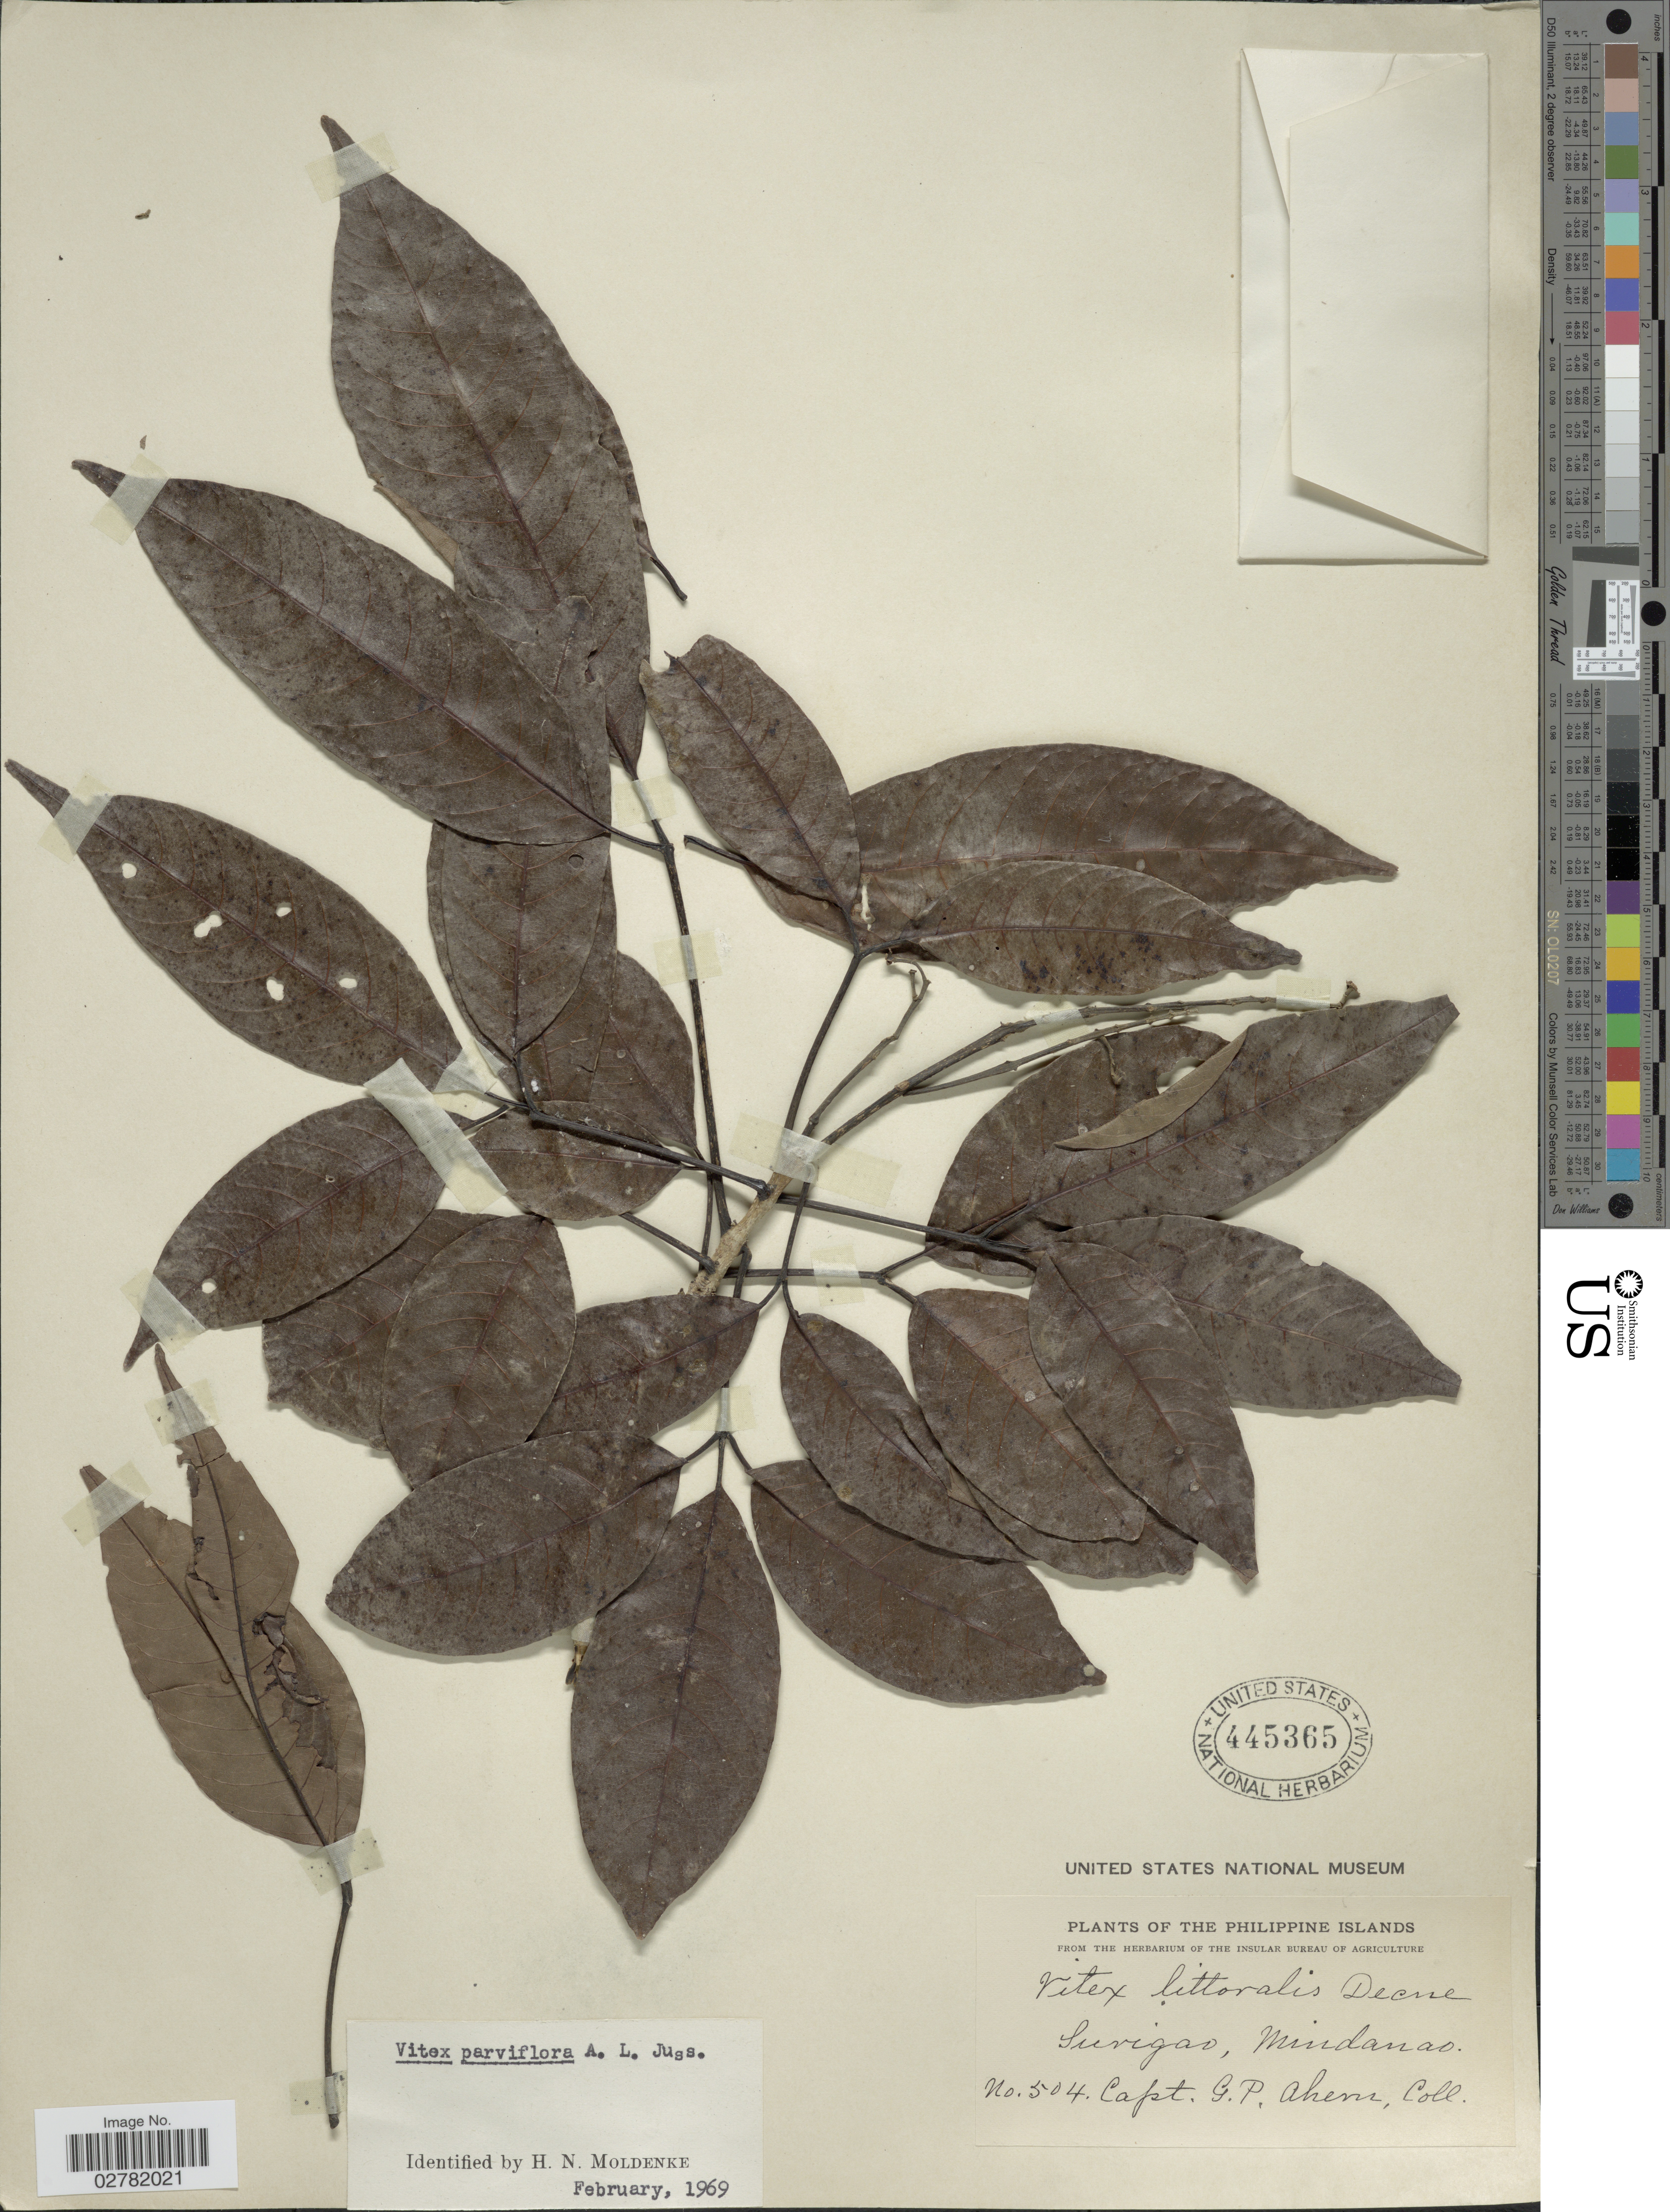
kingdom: Plantae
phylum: Tracheophyta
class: Magnoliopsida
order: Lamiales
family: Lamiaceae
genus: Vitex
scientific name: Vitex parviflora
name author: Juss.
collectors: G. Ahern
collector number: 504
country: Philippines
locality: Philippine Islands. Surigao, Mindanao.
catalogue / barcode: US 445365